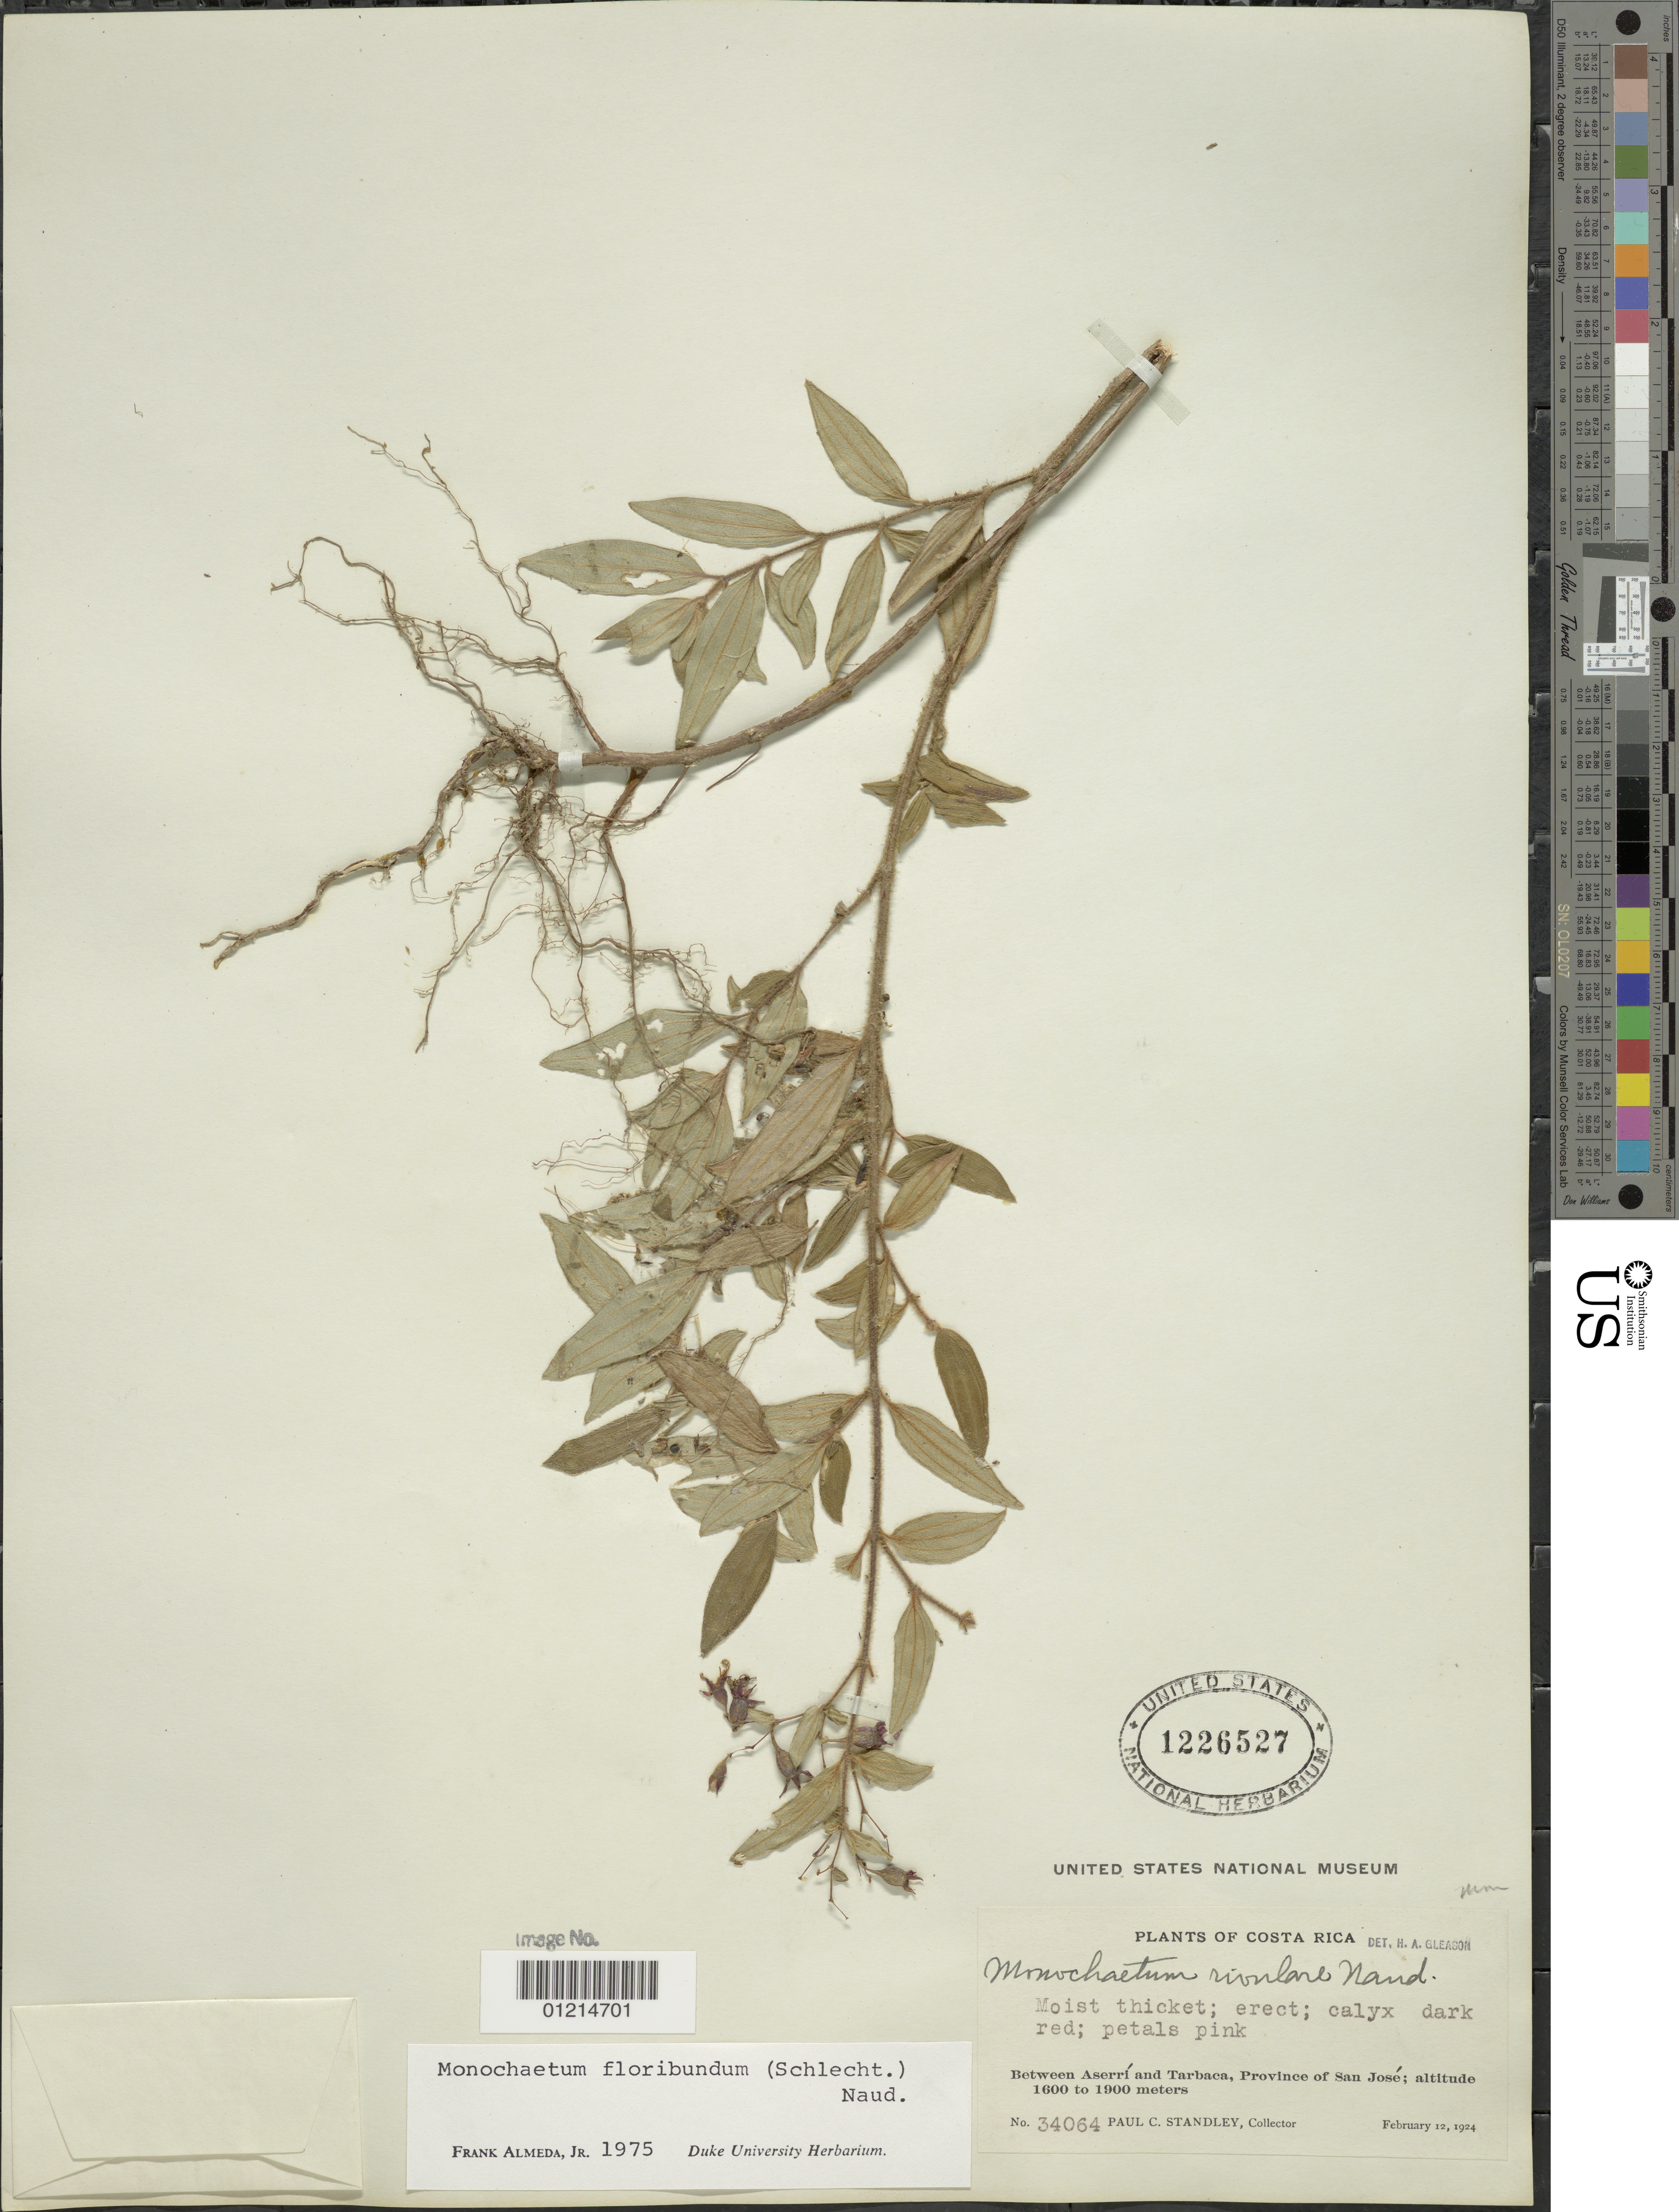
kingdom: Plantae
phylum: Tracheophyta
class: Magnoliopsida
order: Myrtales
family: Melastomataceae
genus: Monochaetum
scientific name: Monochaetum floribundum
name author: (Schltdl.) Naudin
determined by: Almeda, F.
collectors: P. C. Standley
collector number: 34064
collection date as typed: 12 Feb 1924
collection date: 1924-02-12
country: Costa Rica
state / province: San José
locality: Between Aserri and Tarbaca.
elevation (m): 1600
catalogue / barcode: US 1226527